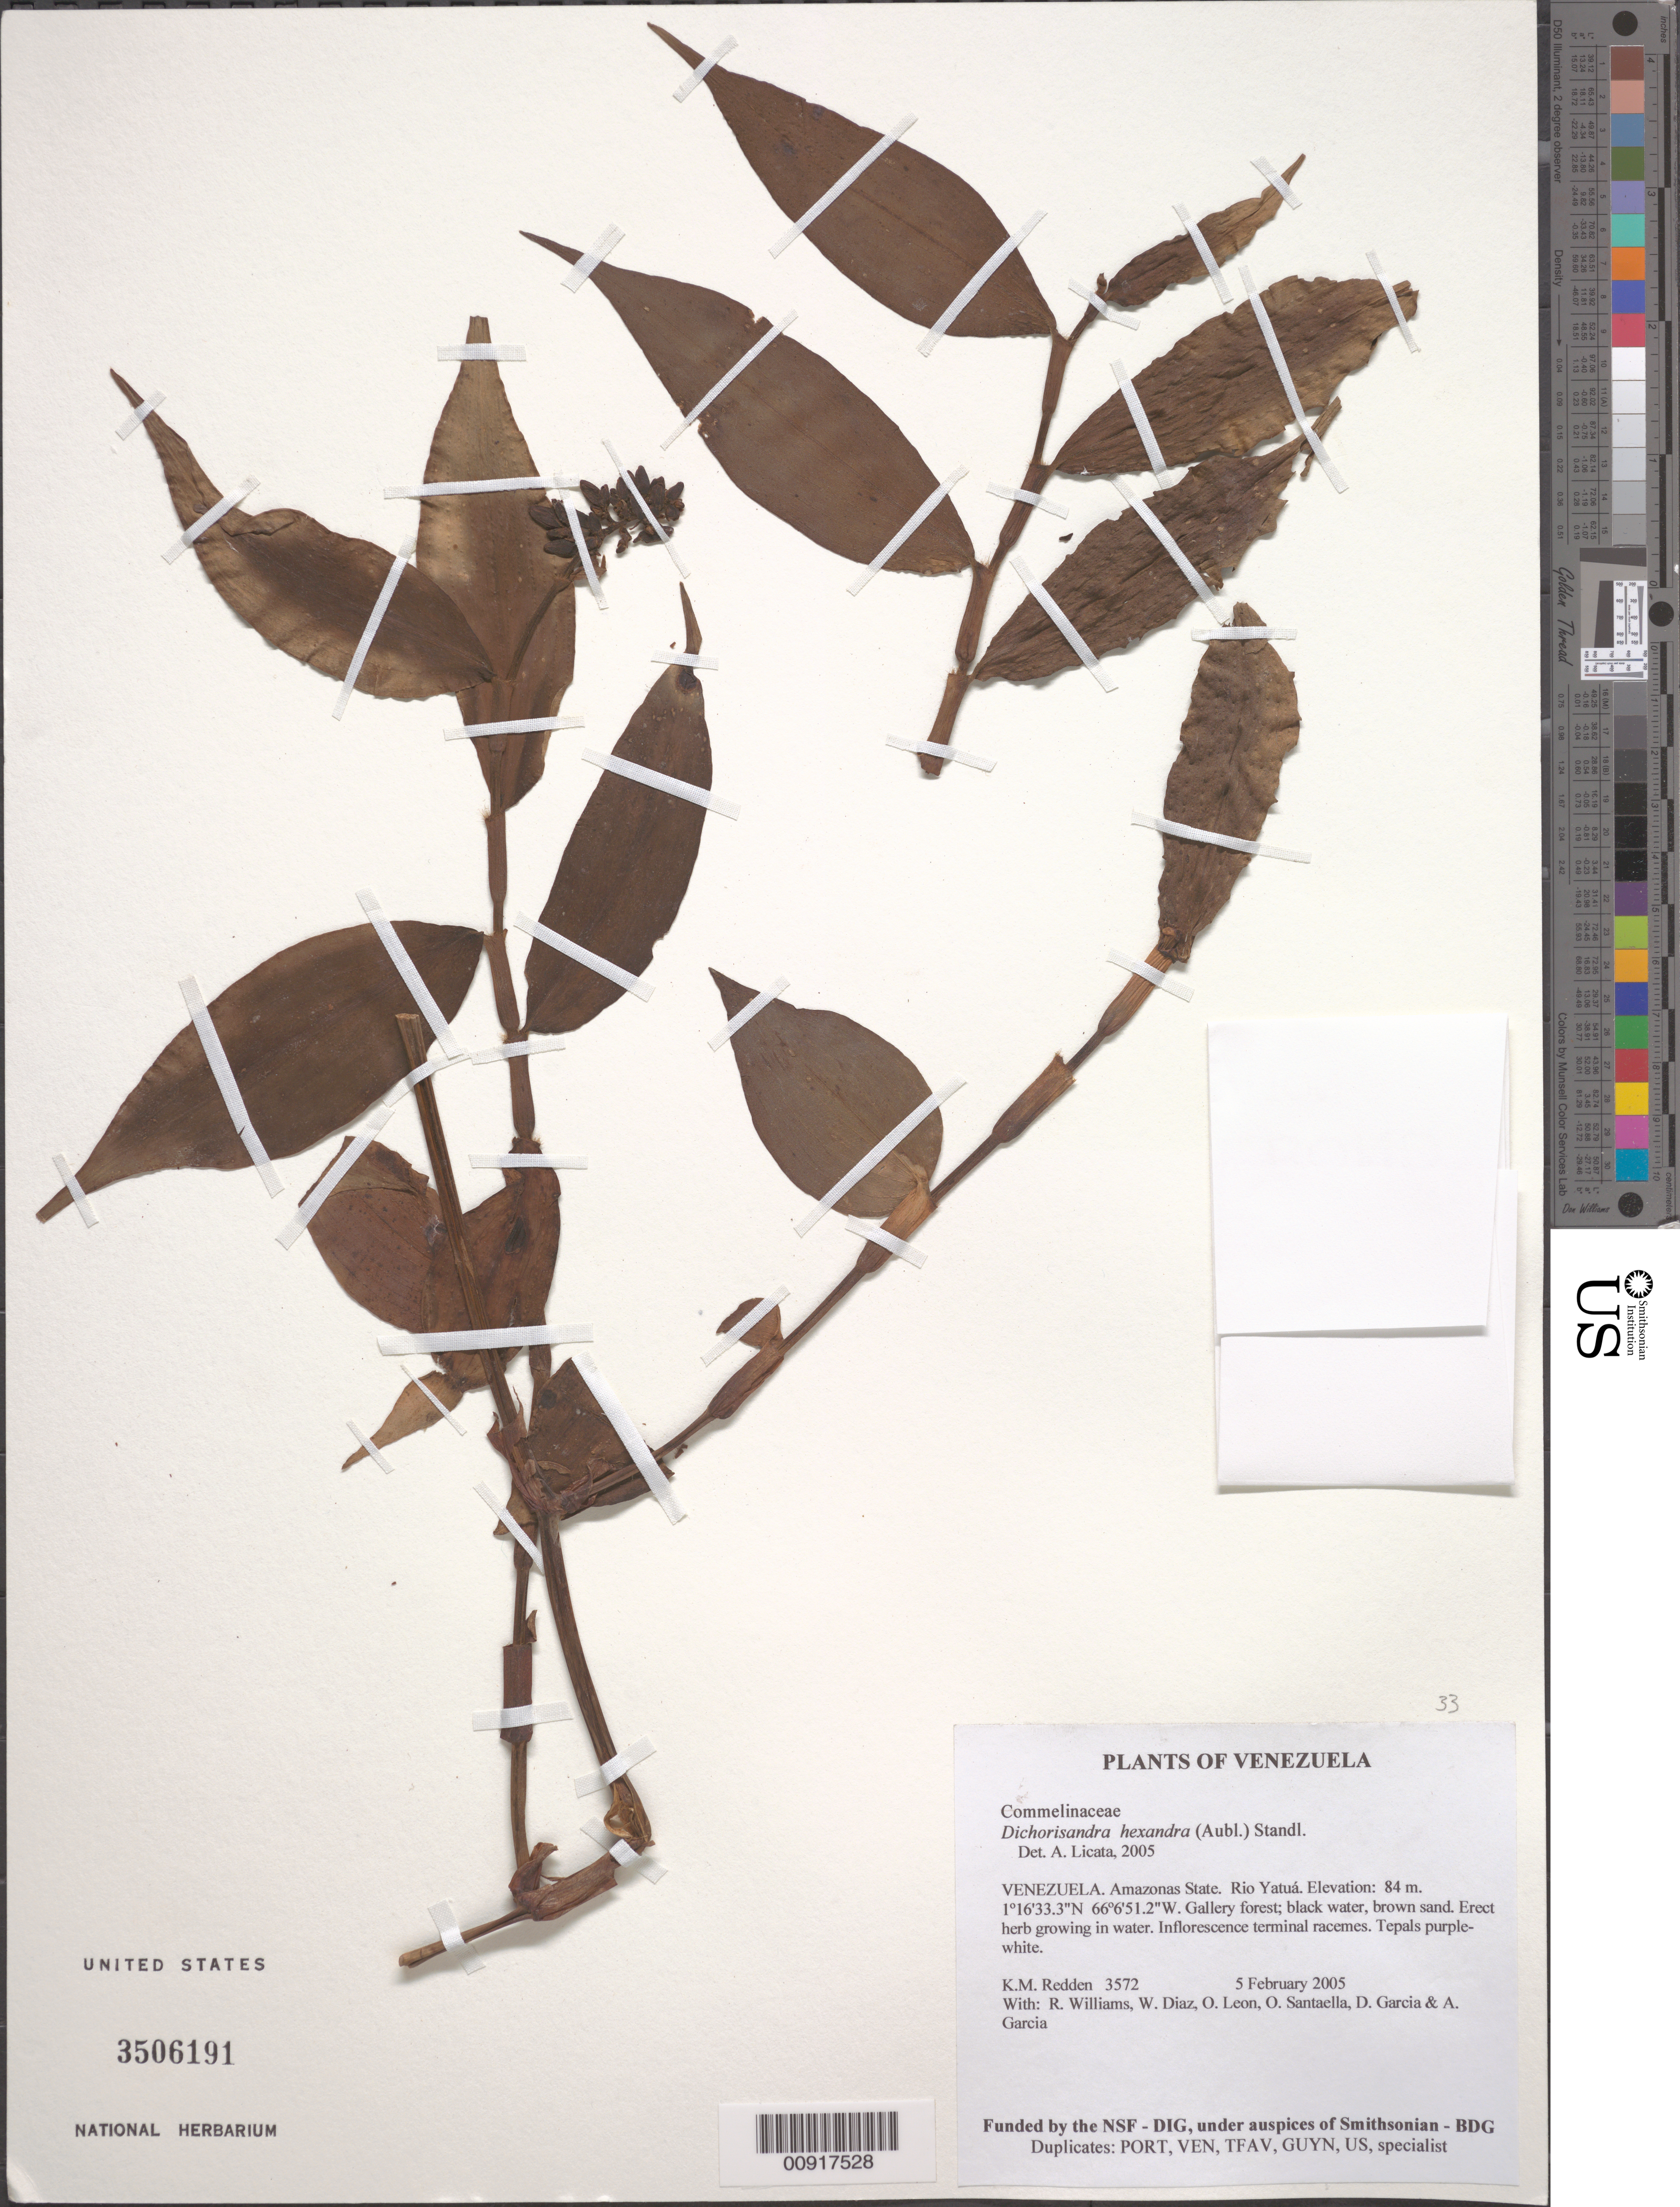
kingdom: Plantae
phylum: Tracheophyta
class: Liliopsida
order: Commelinales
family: Commelinaceae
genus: Dichorisandra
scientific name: Dichorisandra hexandra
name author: (Aubl.) Standl.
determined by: Licata, A., (PORT), Univ. Nac. Exp. de los Llanos Ezequiel Zamora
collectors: K. M. Redden, R. Williams, W. Díaz P., O. León, O. Santaella, D. Garcia & A. Garcia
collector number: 3572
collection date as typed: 5 February 2005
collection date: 2005-02-05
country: Venezuela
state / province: Amazonas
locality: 18 - Rio Yatuá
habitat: Gallery forest; black water, brown sand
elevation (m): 84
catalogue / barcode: US 3506191